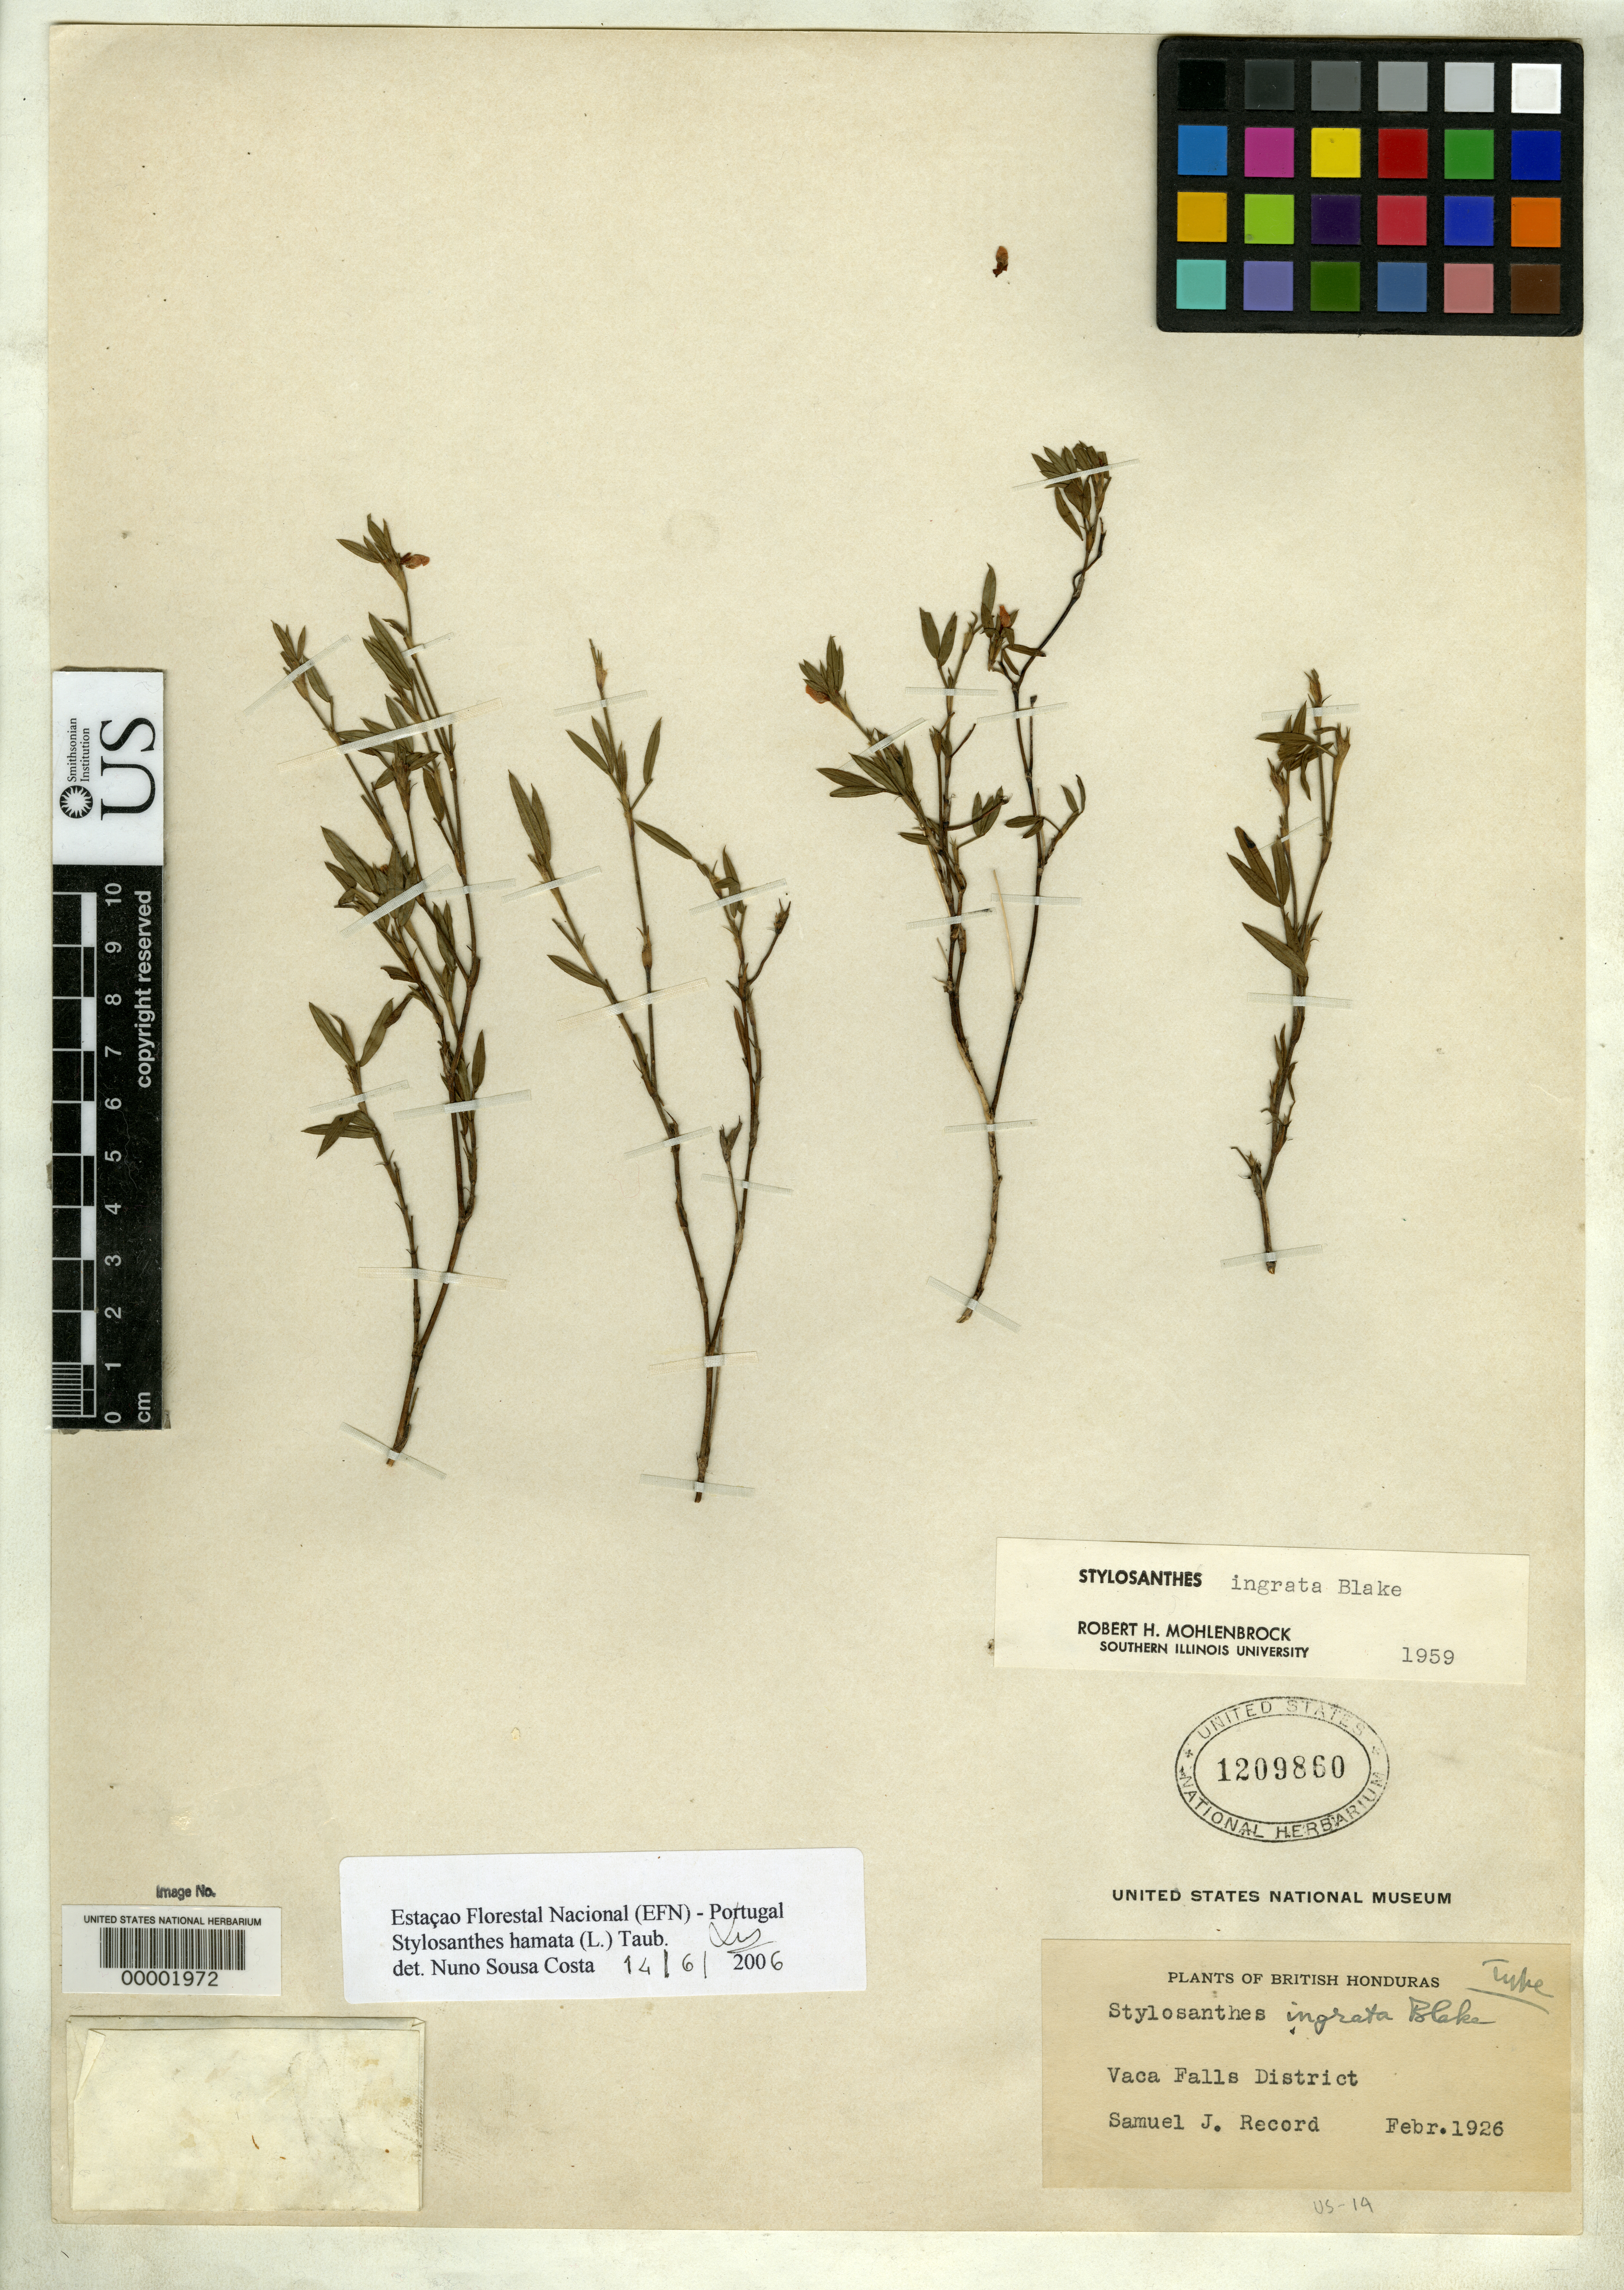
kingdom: Plantae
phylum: Tracheophyta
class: Magnoliopsida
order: Fabales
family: Fabaceae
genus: Stylosanthes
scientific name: Stylosanthes ingrata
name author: S.F. Blake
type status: Holotype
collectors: S. J. Record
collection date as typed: Feb 1926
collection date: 1926-02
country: Belize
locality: Vaca Falls District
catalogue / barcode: US 1209860